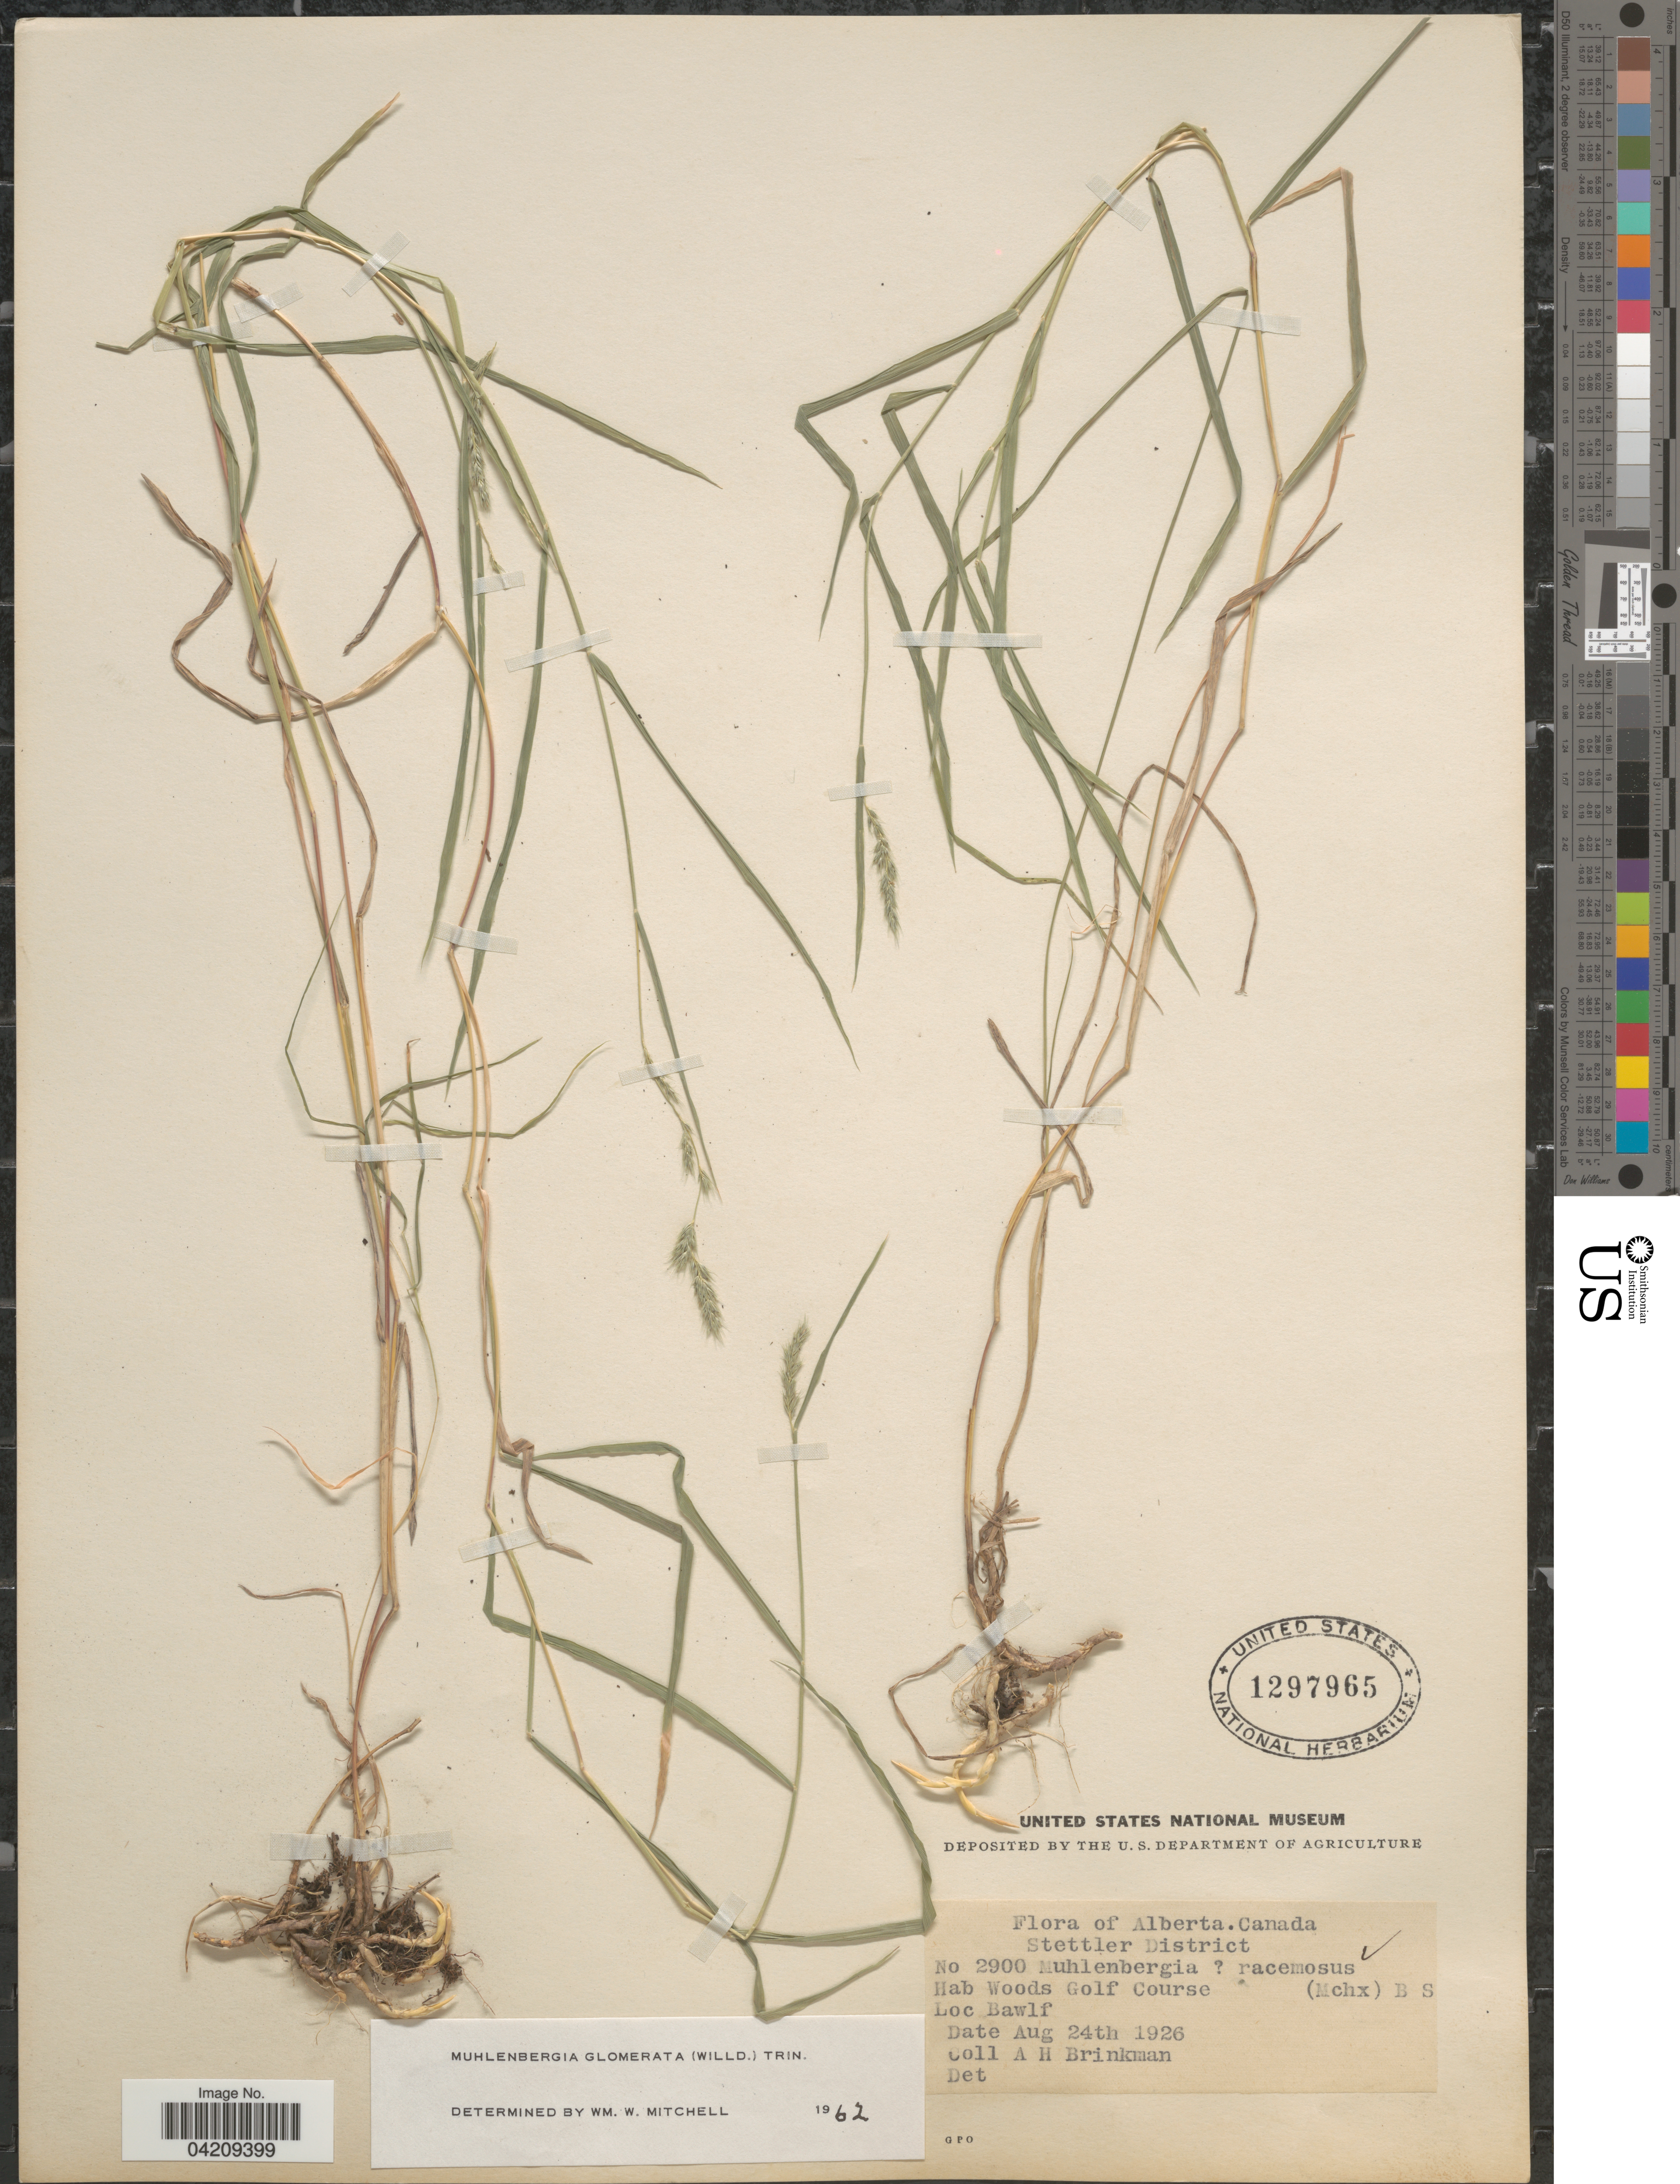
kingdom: Plantae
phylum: Tracheophyta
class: Liliopsida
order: Poales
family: Poaceae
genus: Muhlenbergia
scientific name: Muhlenbergia glomerata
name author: (Willd.) Trin.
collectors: A. Brinkman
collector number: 2900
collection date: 1926-08-24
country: Canada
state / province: Alberta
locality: Stettler District. Woods Golf Course. Bawlf.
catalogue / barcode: US 1297965